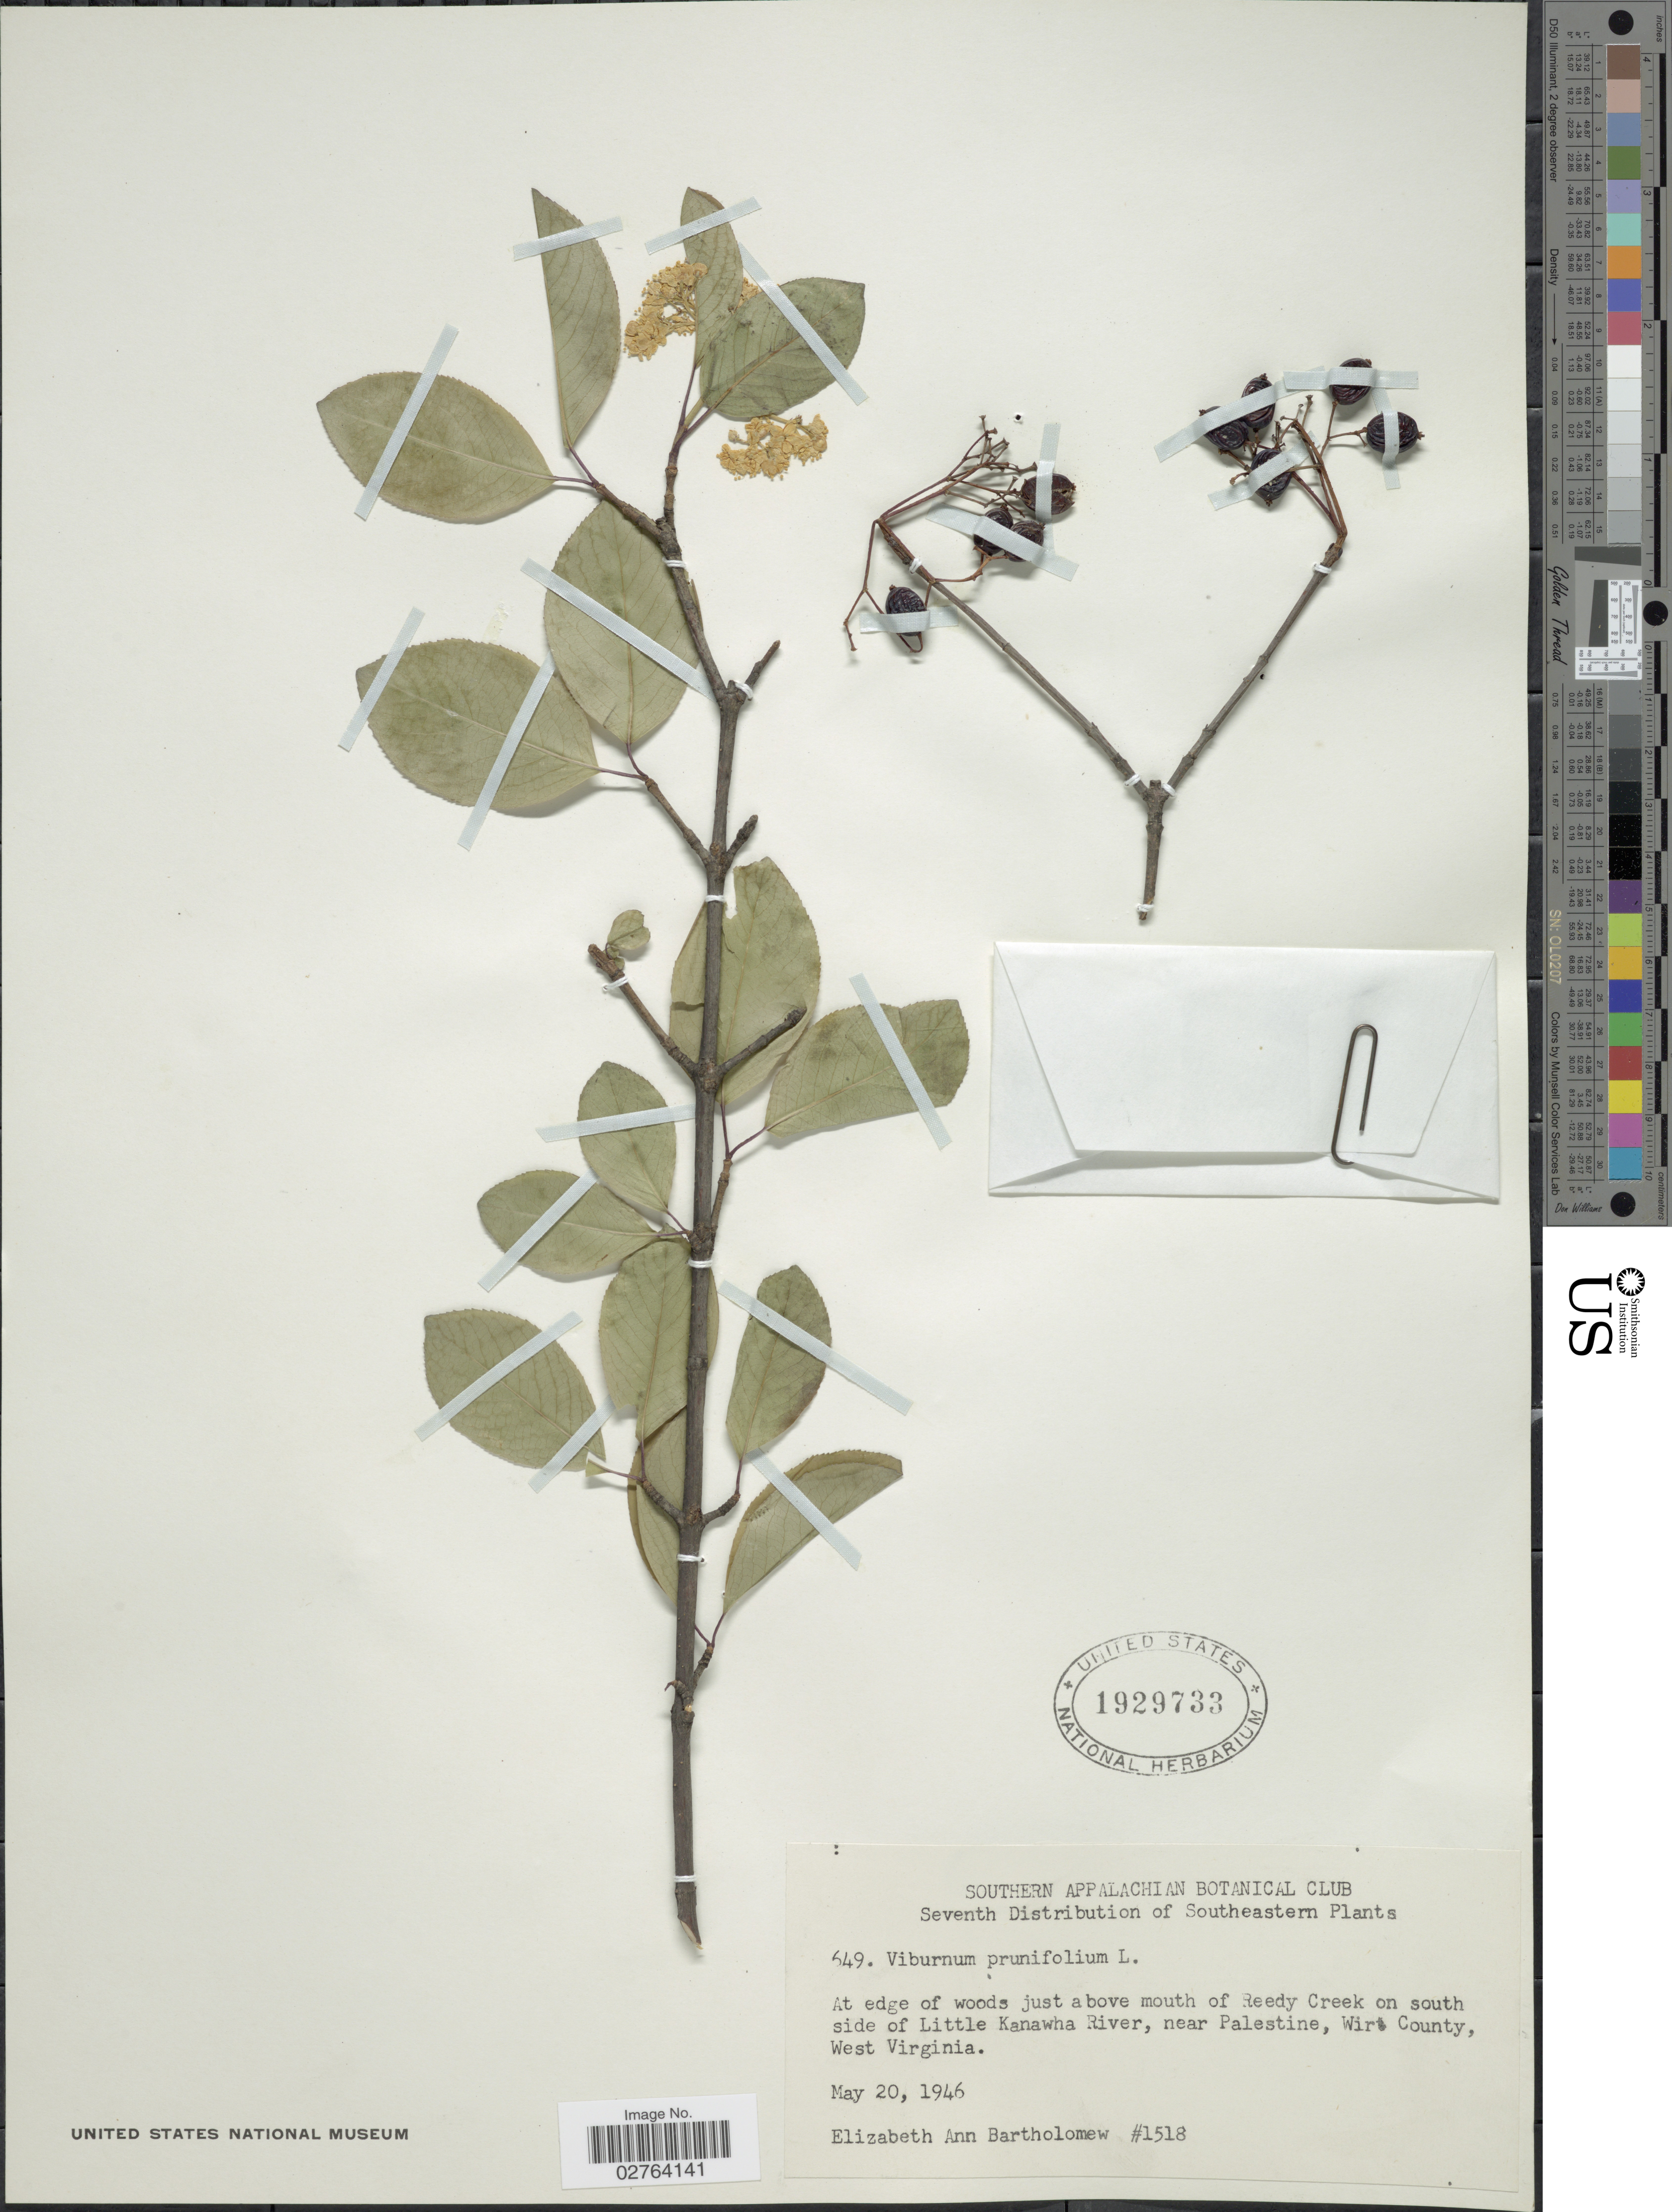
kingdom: Plantae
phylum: Tracheophyta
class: Magnoliopsida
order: Dipsacales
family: Viburnaceae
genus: Viburnum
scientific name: Viburnum prunifolium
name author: L.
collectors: E. Bartholomew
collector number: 1518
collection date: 1946-05-20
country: United States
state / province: West Virginia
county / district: Wirt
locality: At edge of woods just above mouth of Reedy Creek on south side of Little Kanawha River, near Palestine, Wirt County.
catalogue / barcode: US 1929733